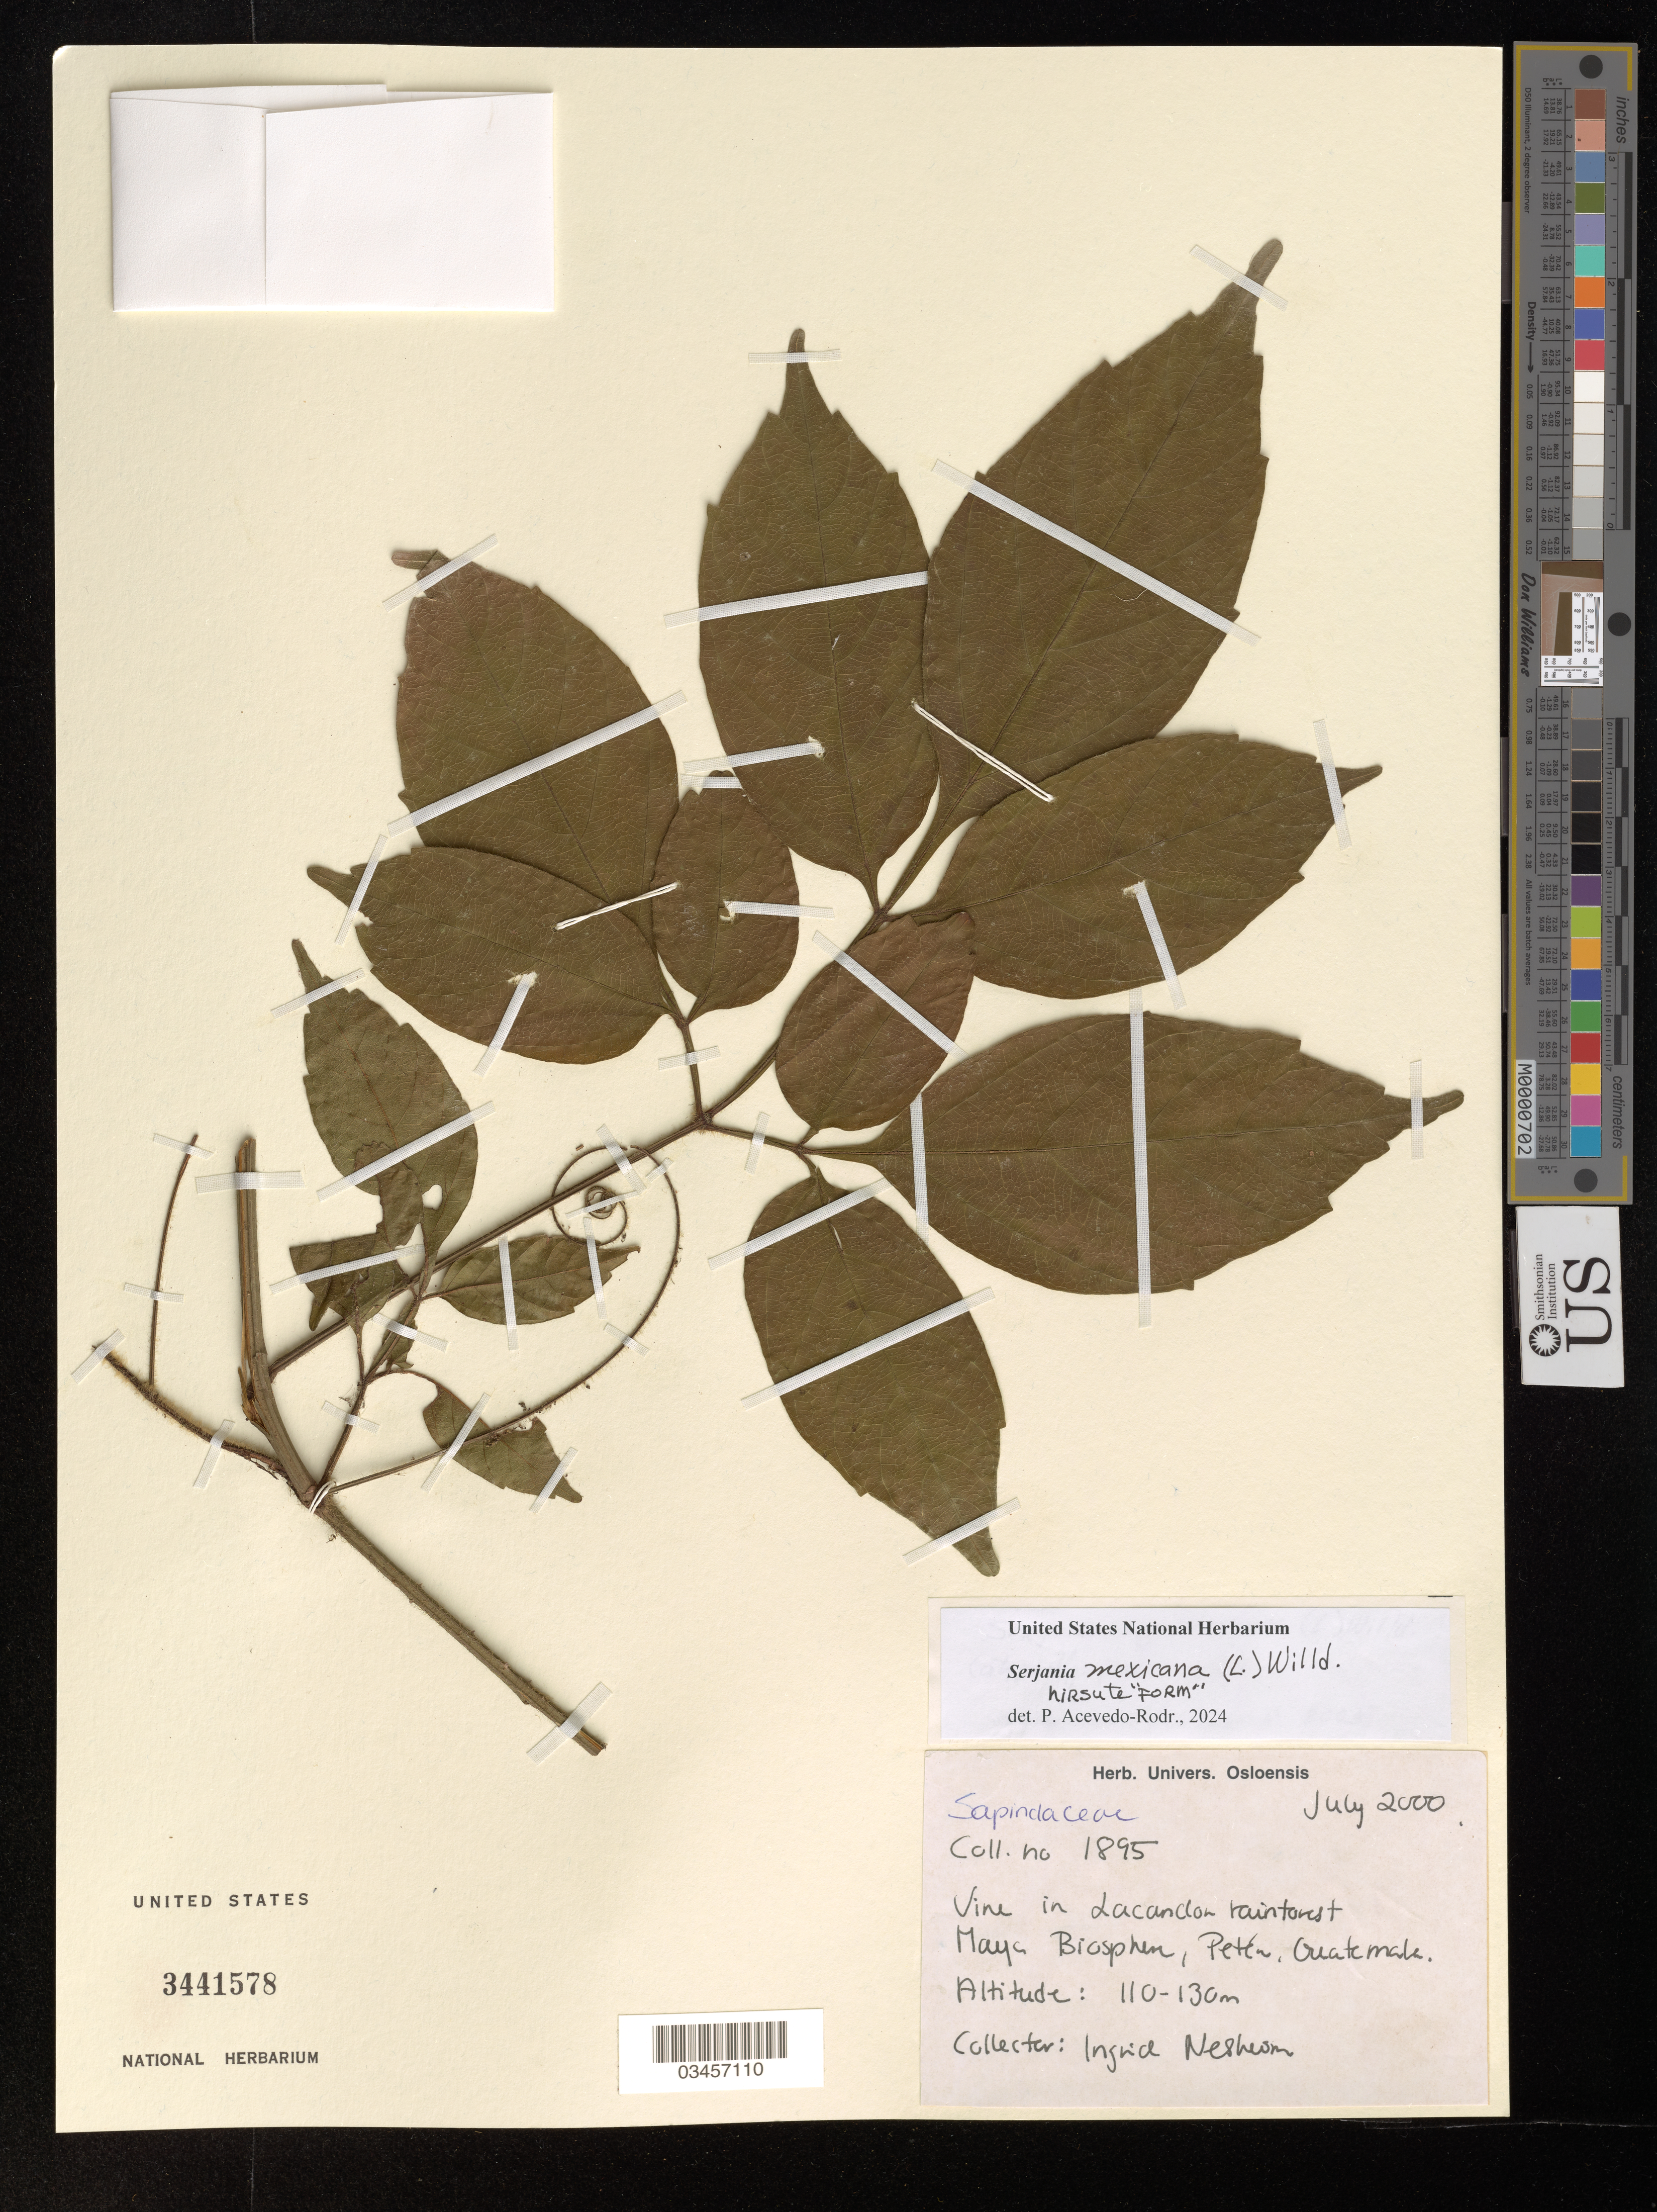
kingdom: Plantae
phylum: Tracheophyta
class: Magnoliopsida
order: Sapindales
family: Sapindaceae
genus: Serjania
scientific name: Serjania mexicana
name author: (L.) Willd.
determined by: Acevedo-Rodriguez, P., (US), Smithsonian Institution - National Museum of Natural History (UNITED STATES)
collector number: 1895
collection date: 2000-07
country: Guatemala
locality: Maya Biosphere, Petén.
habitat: Lanandon rainforest.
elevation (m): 110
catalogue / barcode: US 3441578